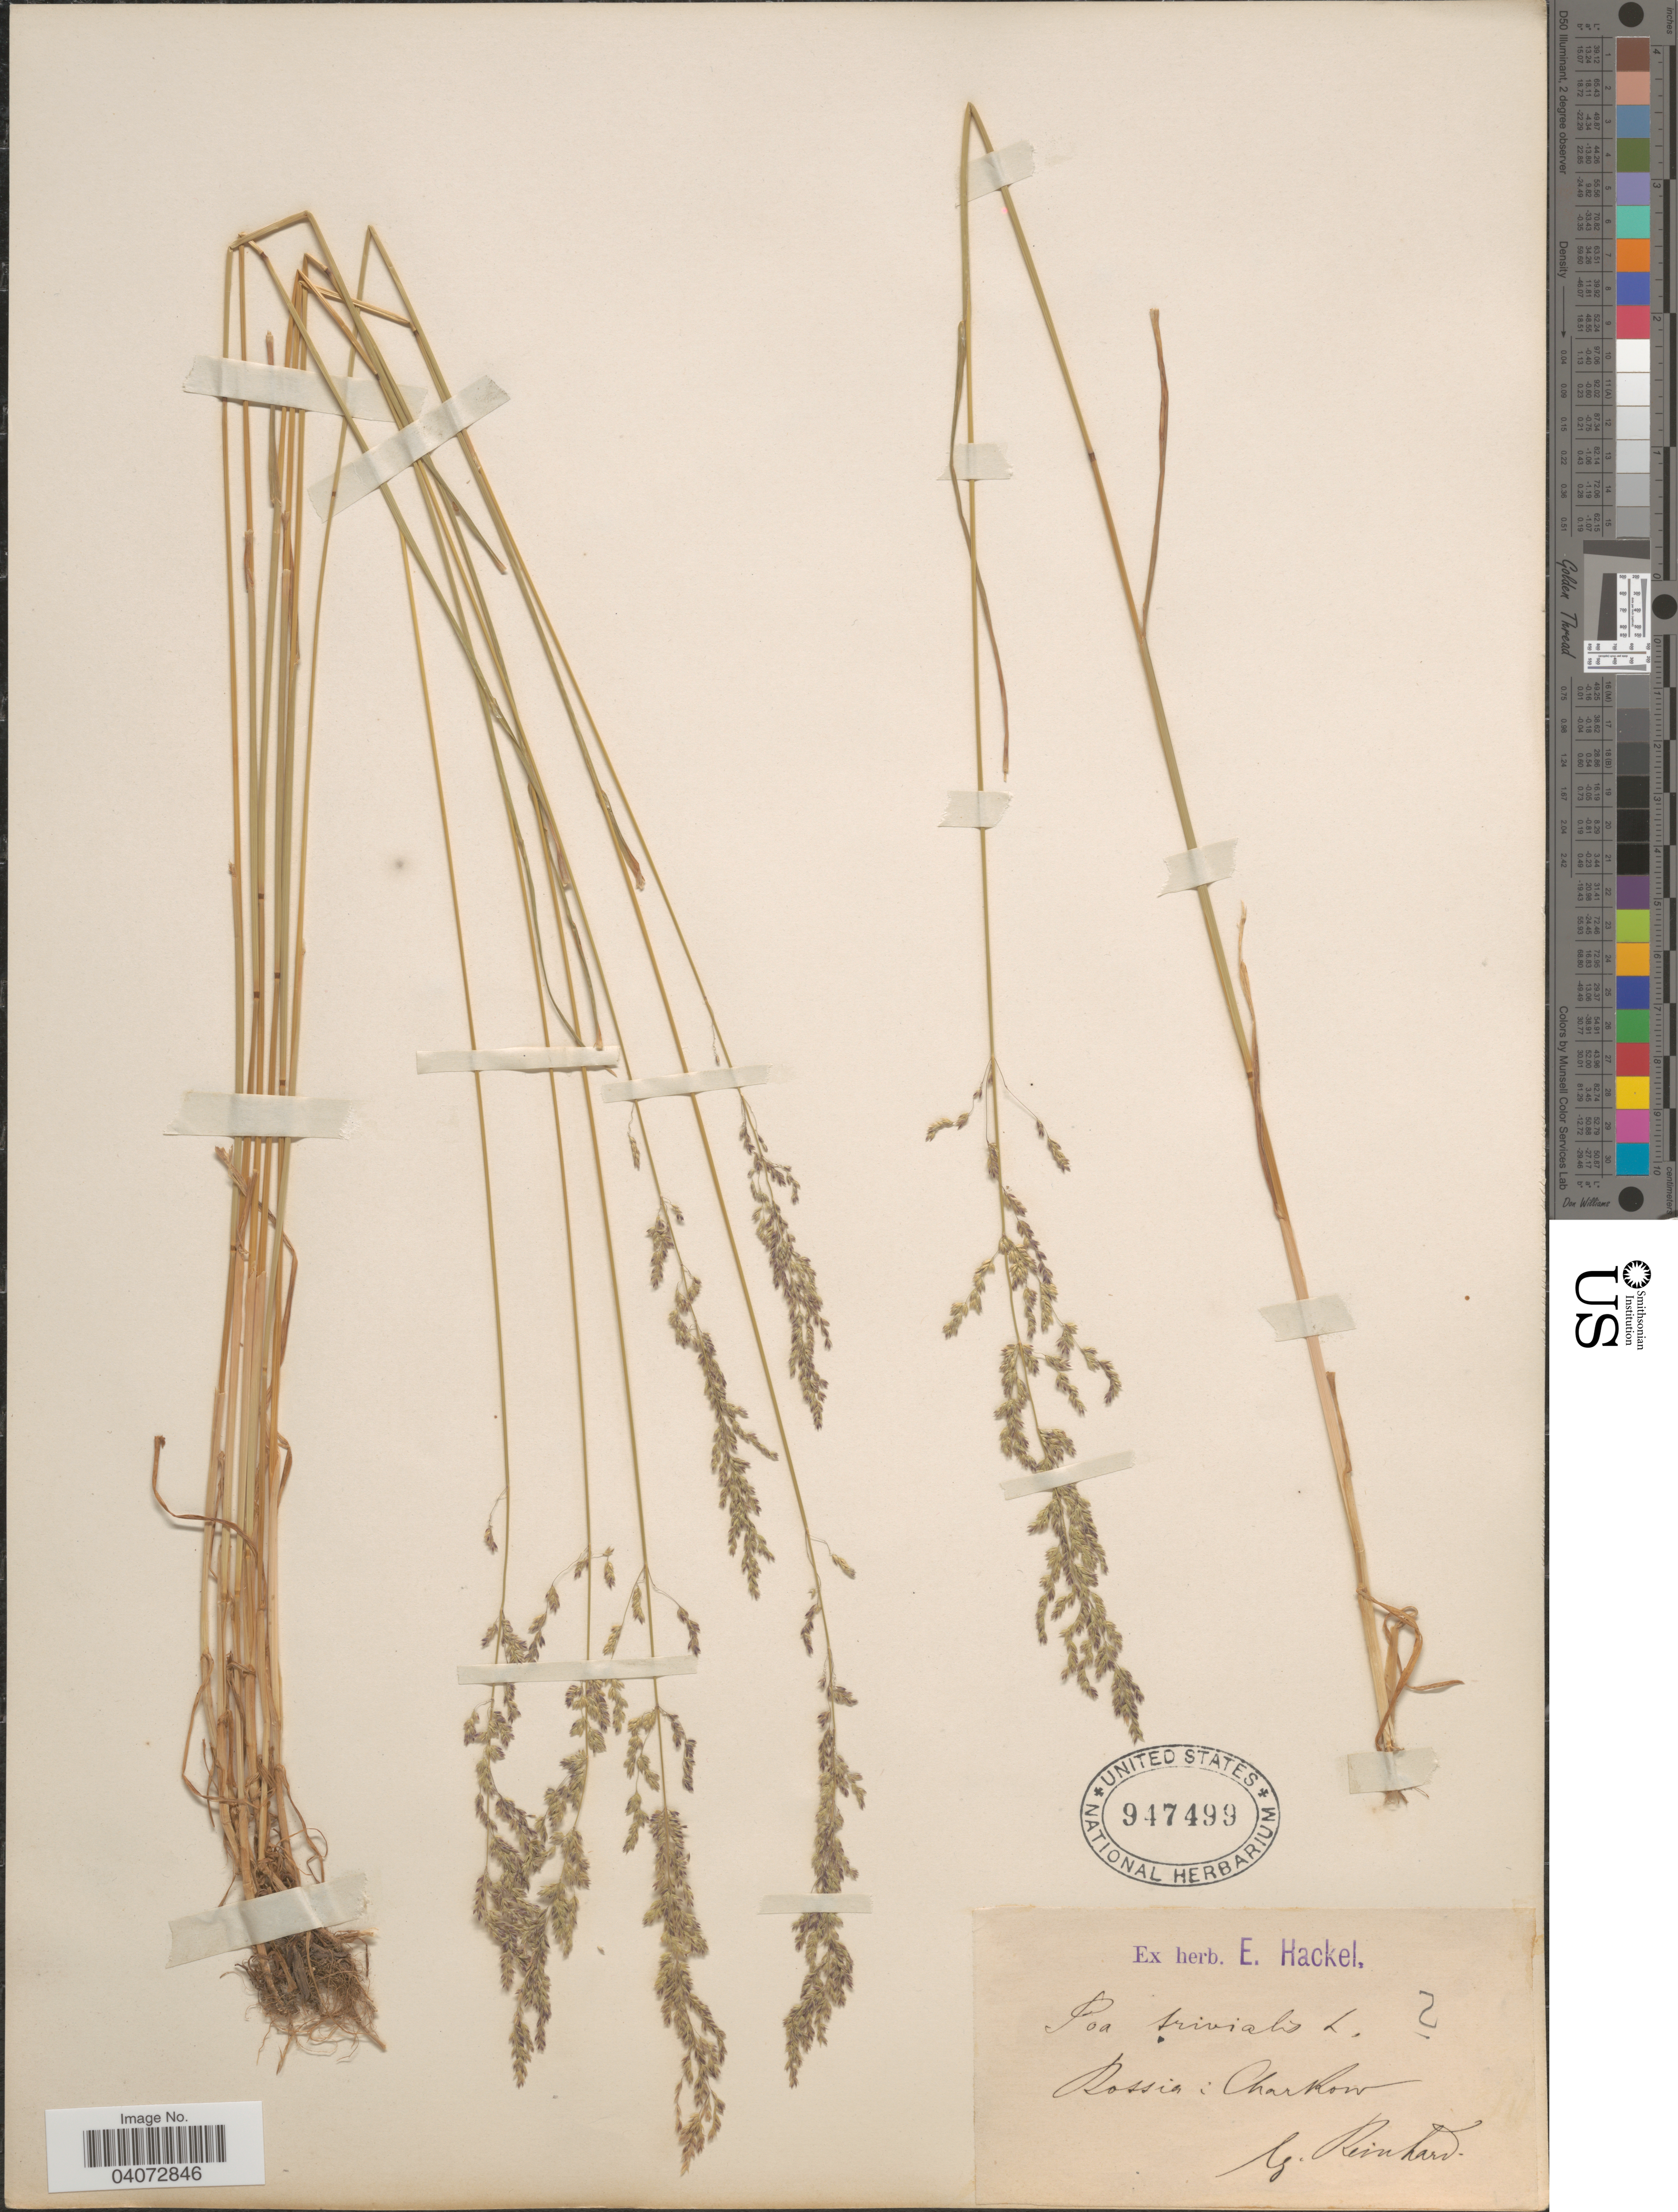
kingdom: Plantae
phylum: Tracheophyta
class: Liliopsida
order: Poales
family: Poaceae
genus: Poa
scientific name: Poa trivialis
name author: L.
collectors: Reinhard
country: Turkmenistan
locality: Rossia: Charkow.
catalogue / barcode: US 947499